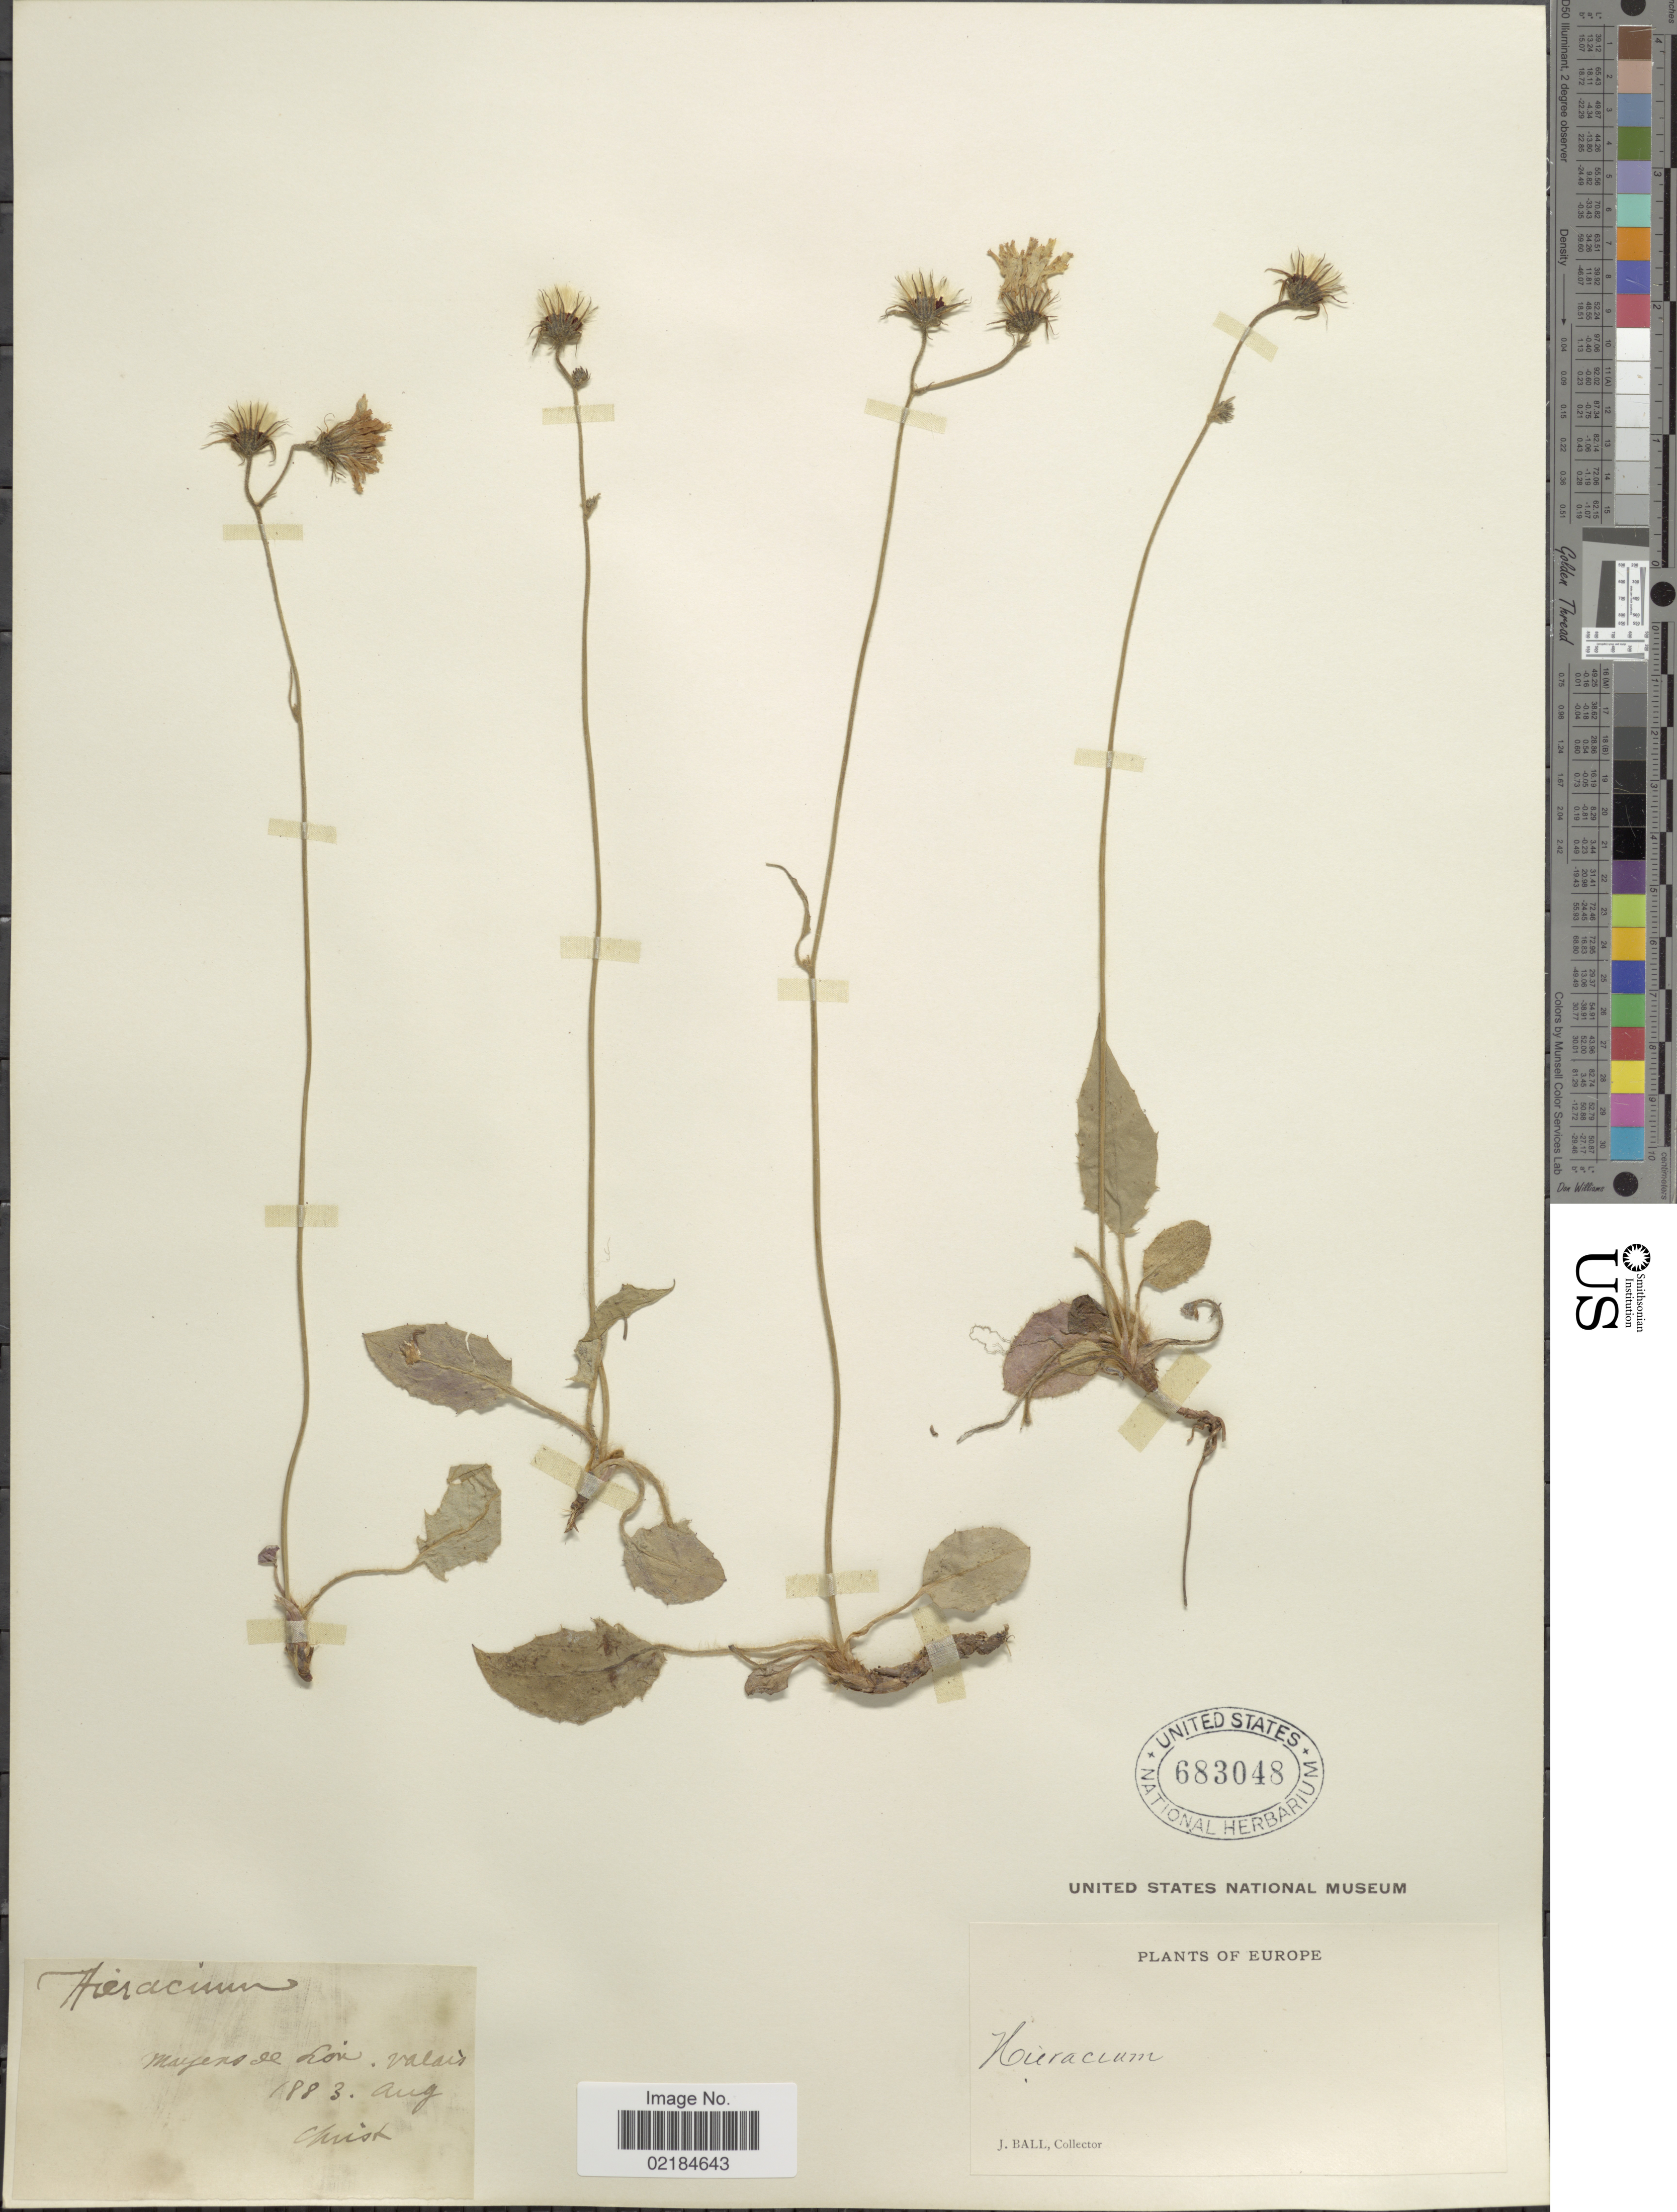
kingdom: Plantae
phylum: Tracheophyta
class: Magnoliopsida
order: Asterales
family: Asteraceae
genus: Hieracium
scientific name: Hieracium repandulare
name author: Druce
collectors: J. Ball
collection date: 1883-08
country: Switzerland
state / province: Valais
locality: Mayens de Sion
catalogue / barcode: US 683048